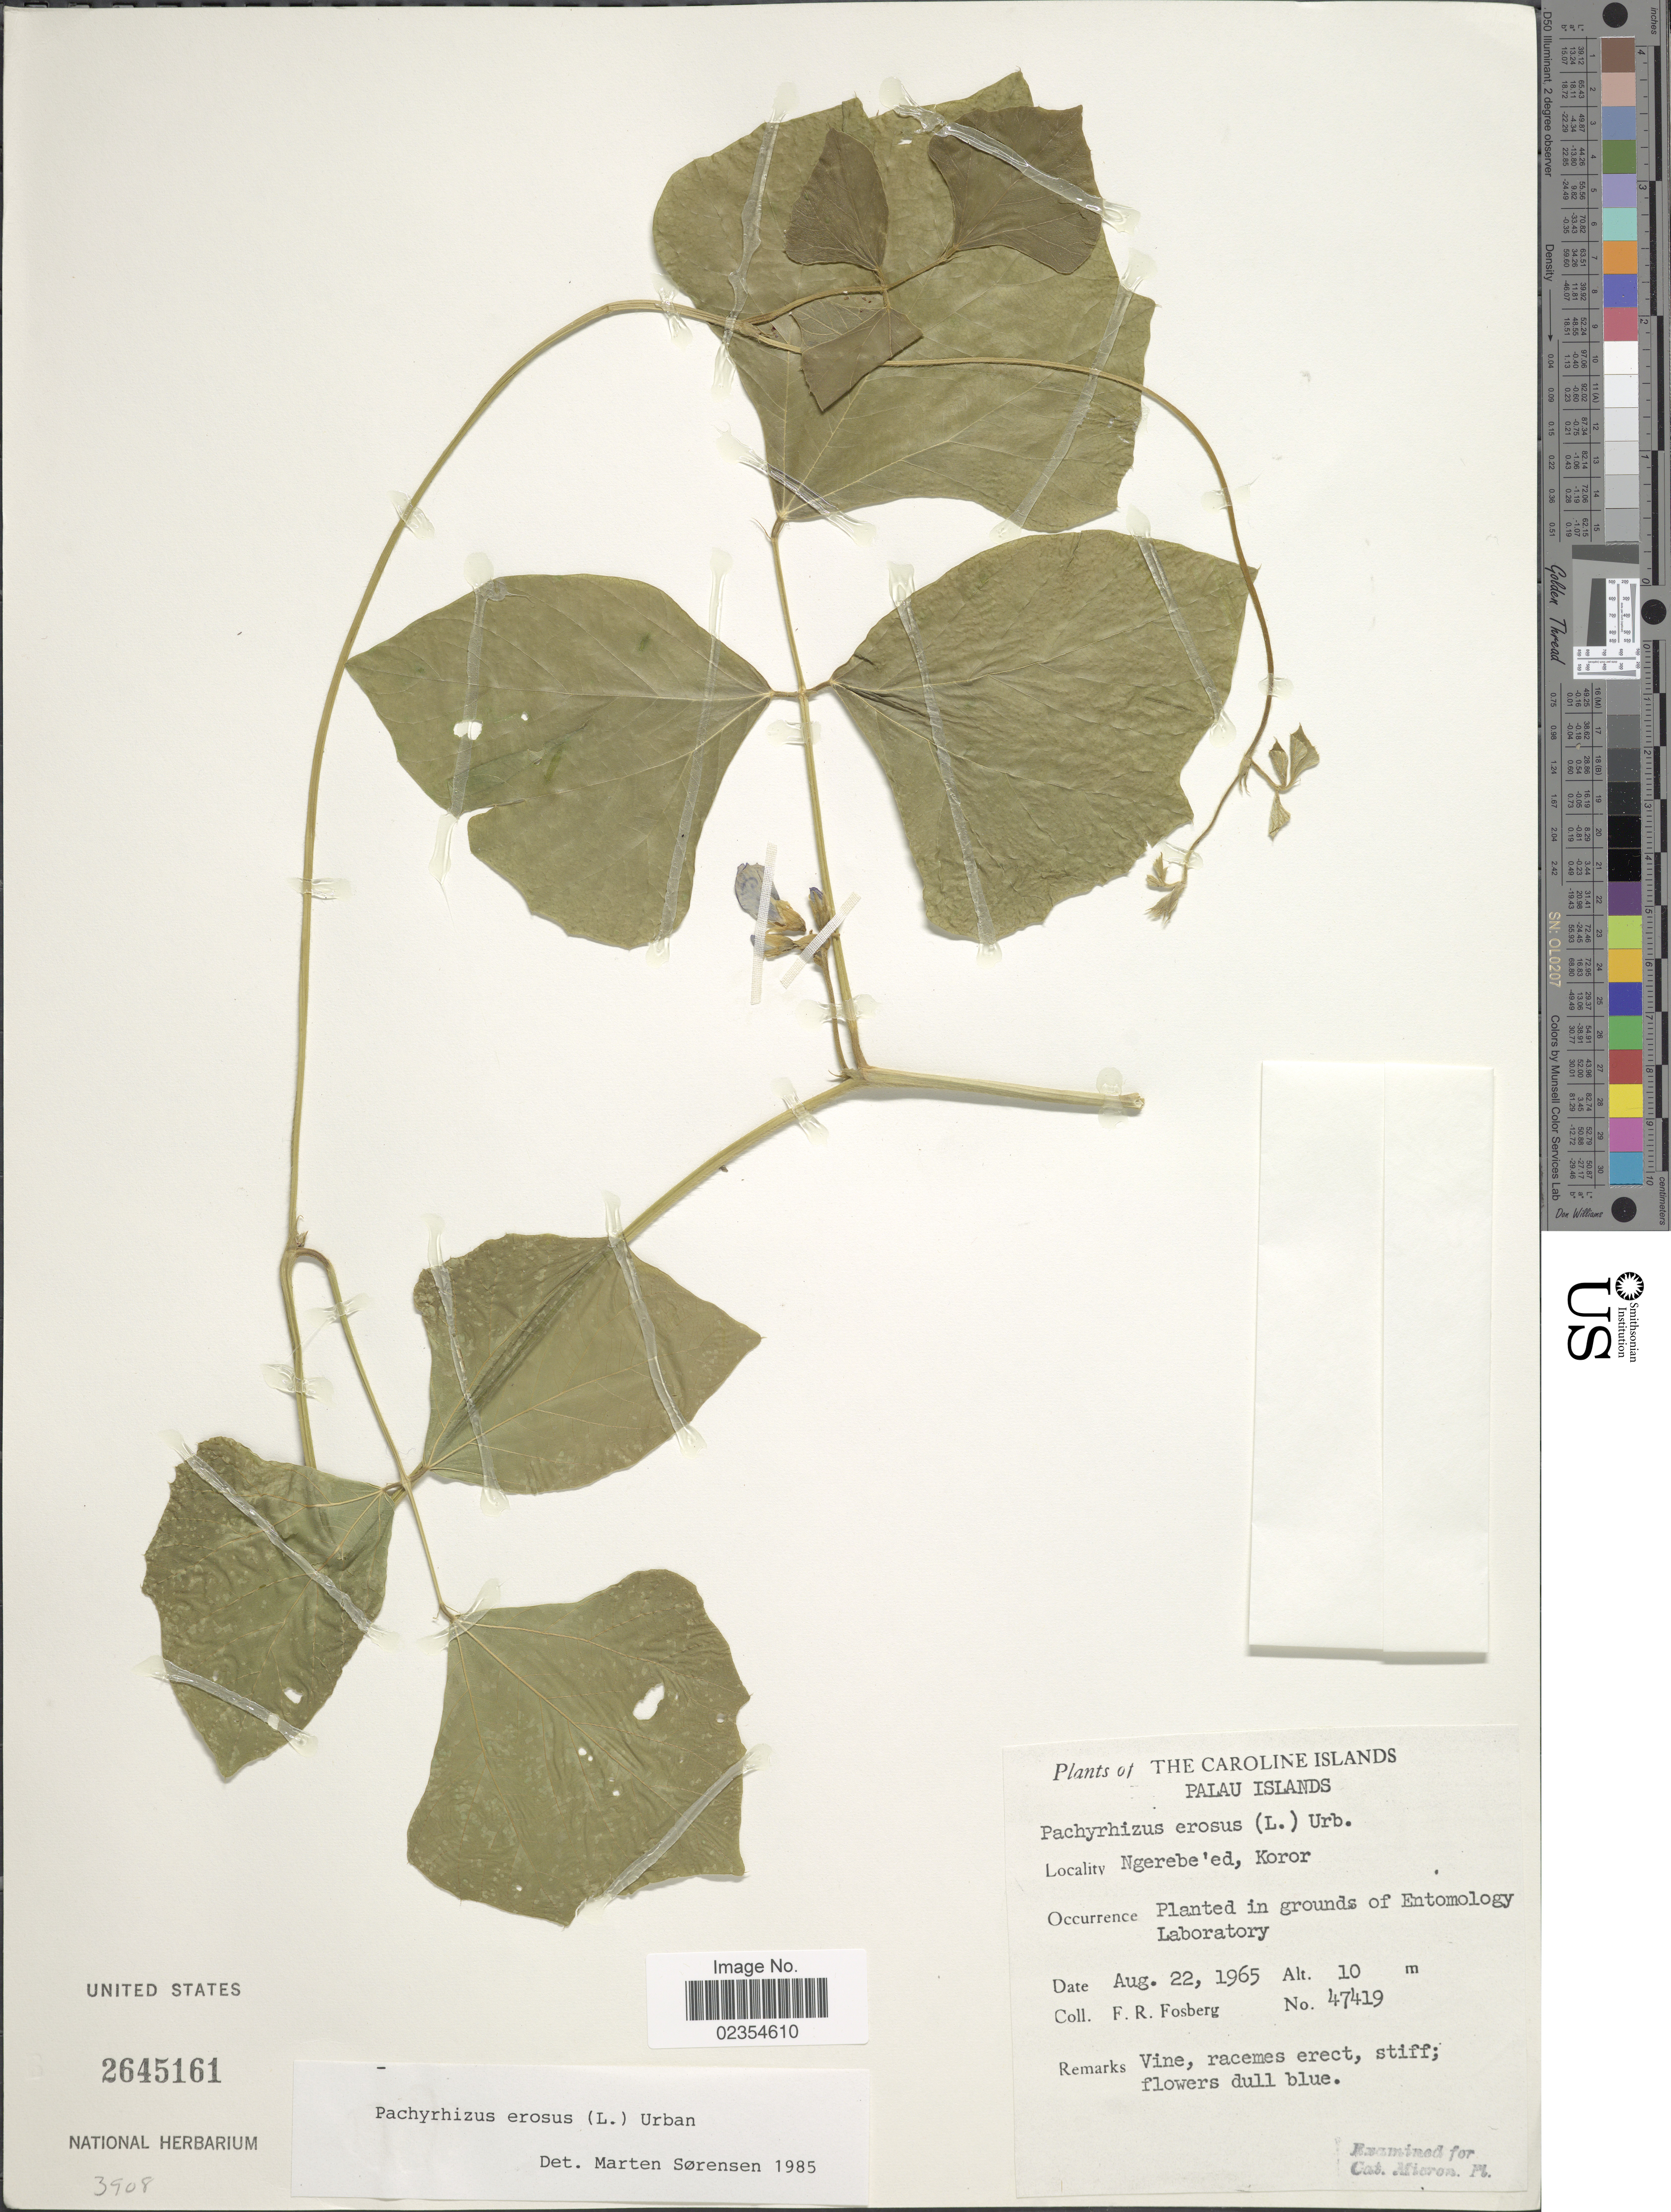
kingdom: Plantae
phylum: Tracheophyta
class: Magnoliopsida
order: Fabales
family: Fabaceae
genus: Pachyrhizus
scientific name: Pachyrhizus erosus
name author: (L.) Urb.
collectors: F. R. Fosberg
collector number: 47419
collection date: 1965-08-22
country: Palau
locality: The Caroline Islands, Palau Islands, Ngerebe'ed, Koror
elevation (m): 10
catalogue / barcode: US 2645161